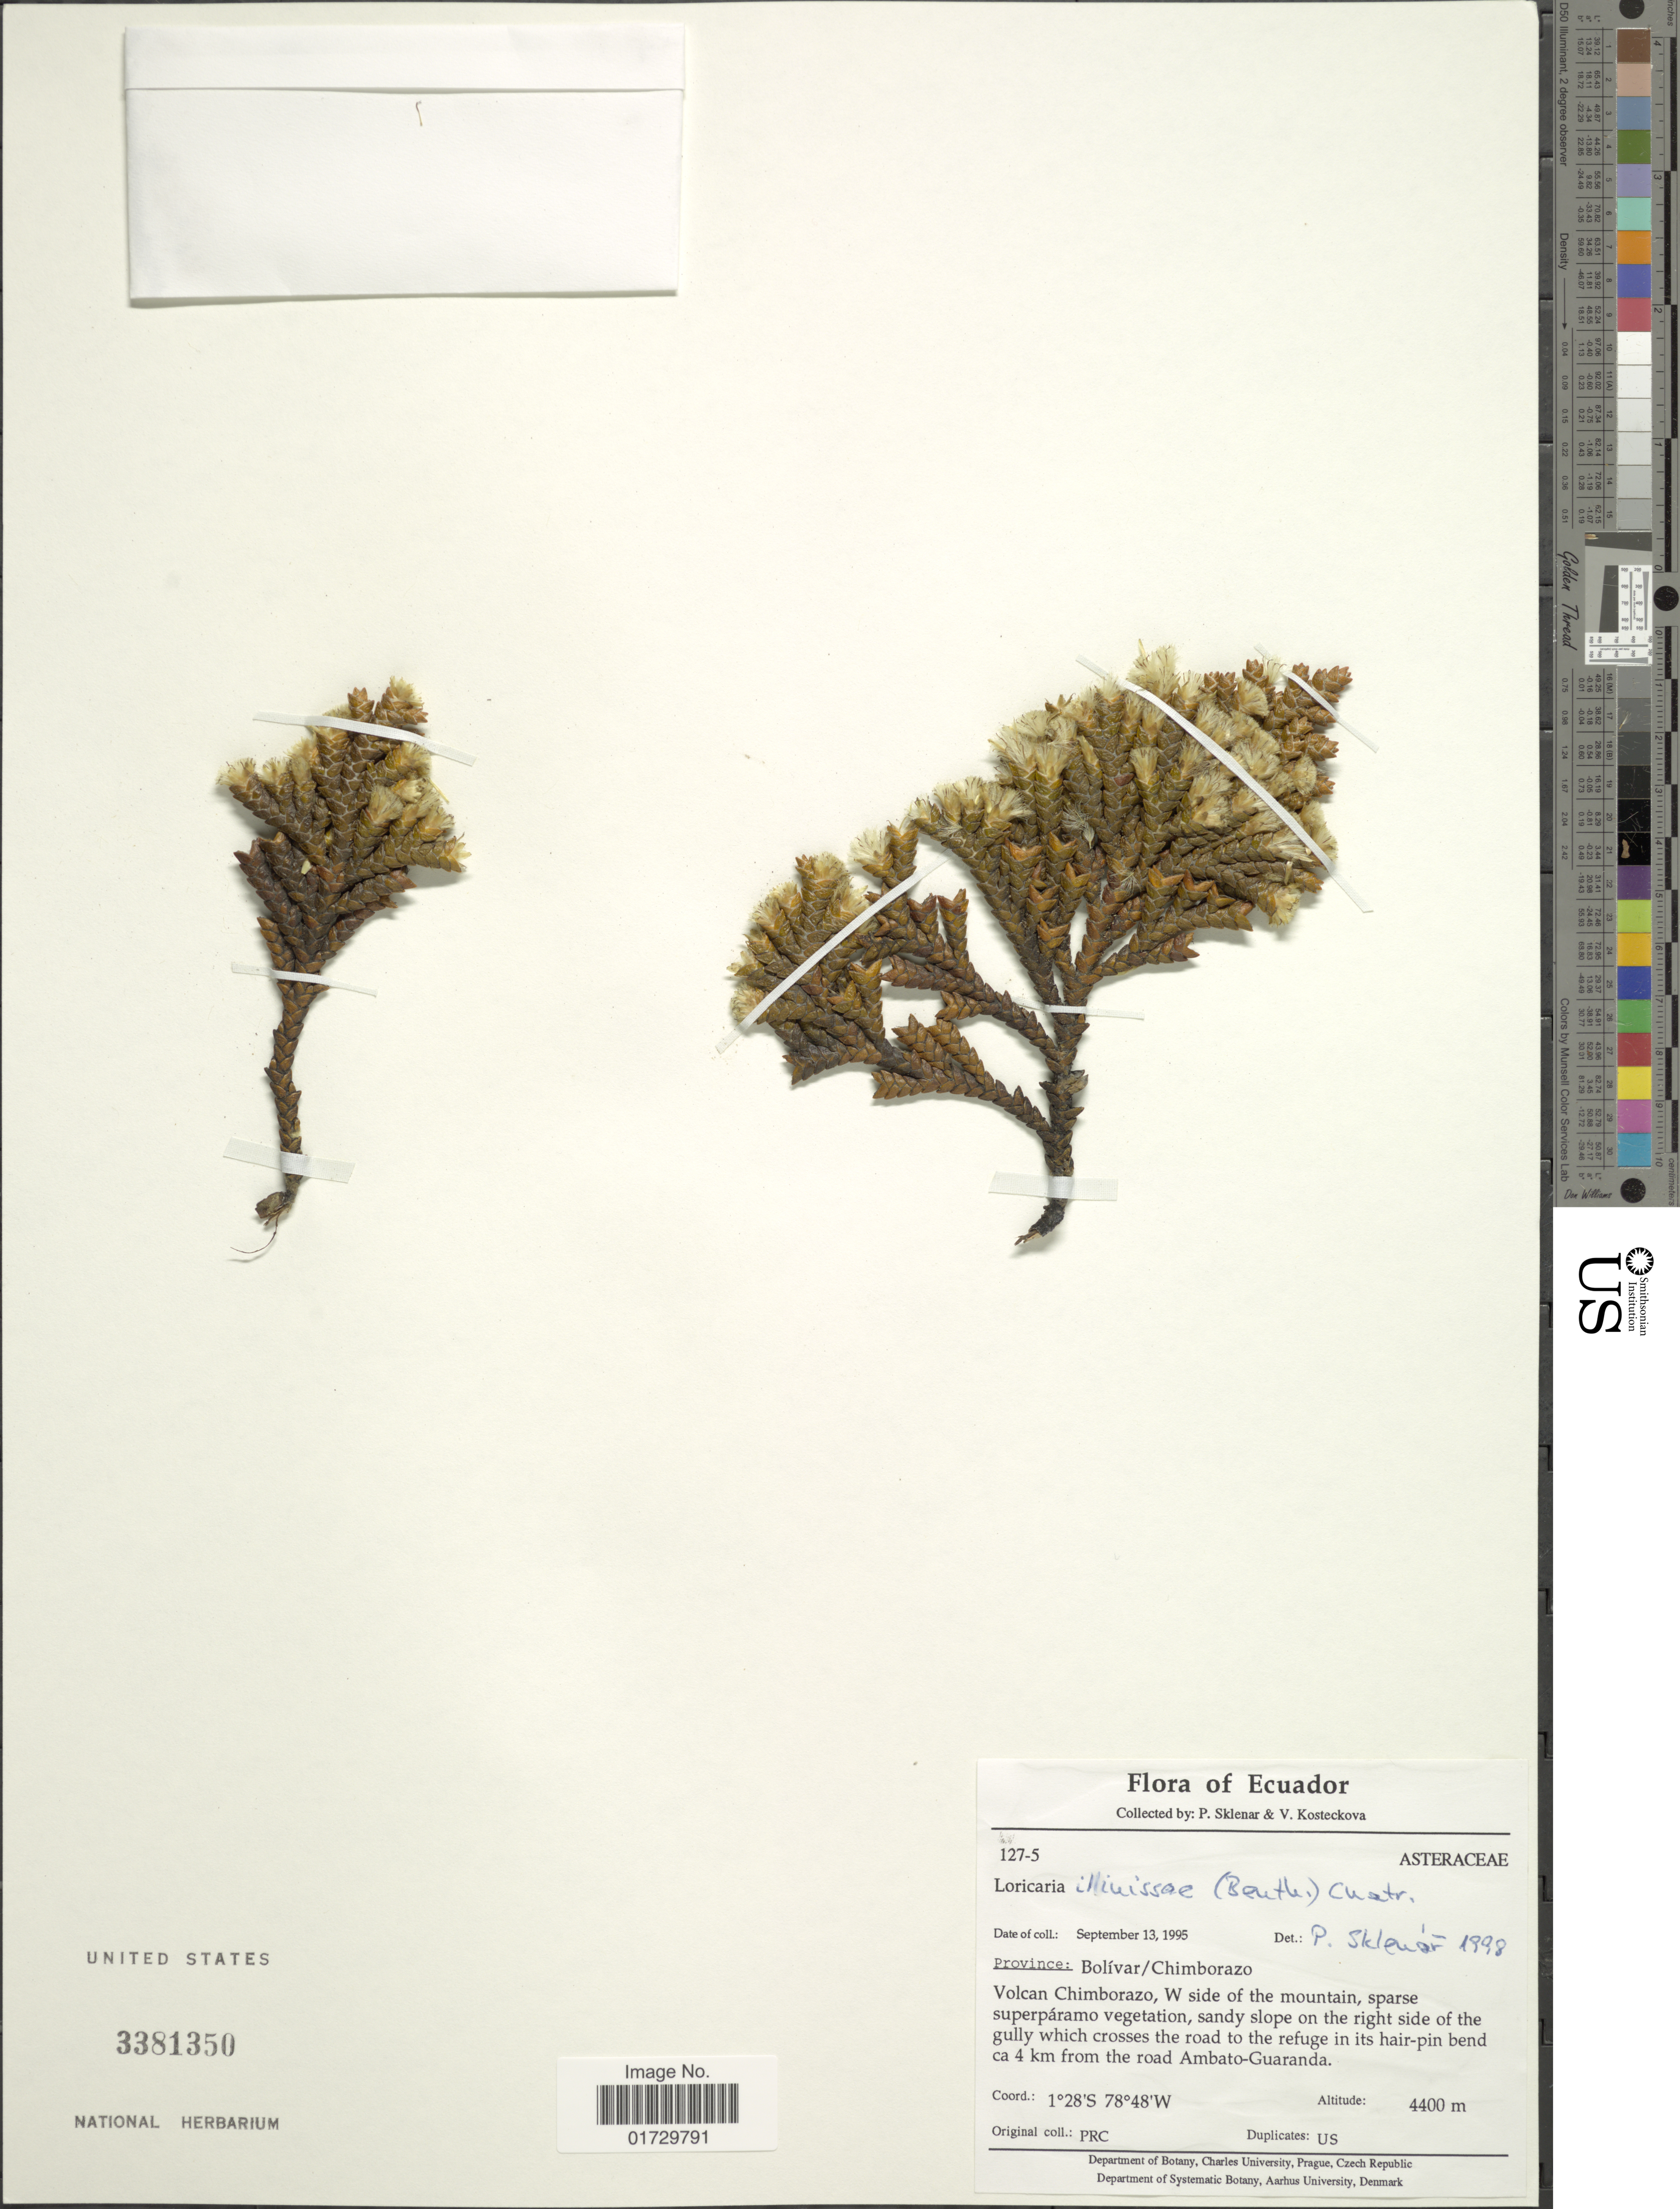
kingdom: Plantae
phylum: Tracheophyta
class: Magnoliopsida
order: Asterales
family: Asteraceae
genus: Loricaria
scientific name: Loricaria ilinissae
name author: (Benth.) Cuatrec.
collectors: P. Sklenár & V. Kosteckova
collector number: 127-5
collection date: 1995-09-13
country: Ecuador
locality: Province: Bolivar/Chimborazo, Volcan Chimborazo, W side of the mountain, sparse superparamo vegetacion, sandy slope on the right side of the gully which crosses the road to the refuge in its hair pin bend ca 4 km from the road Ambato-Guaranda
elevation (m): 4400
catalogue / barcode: US 3381350